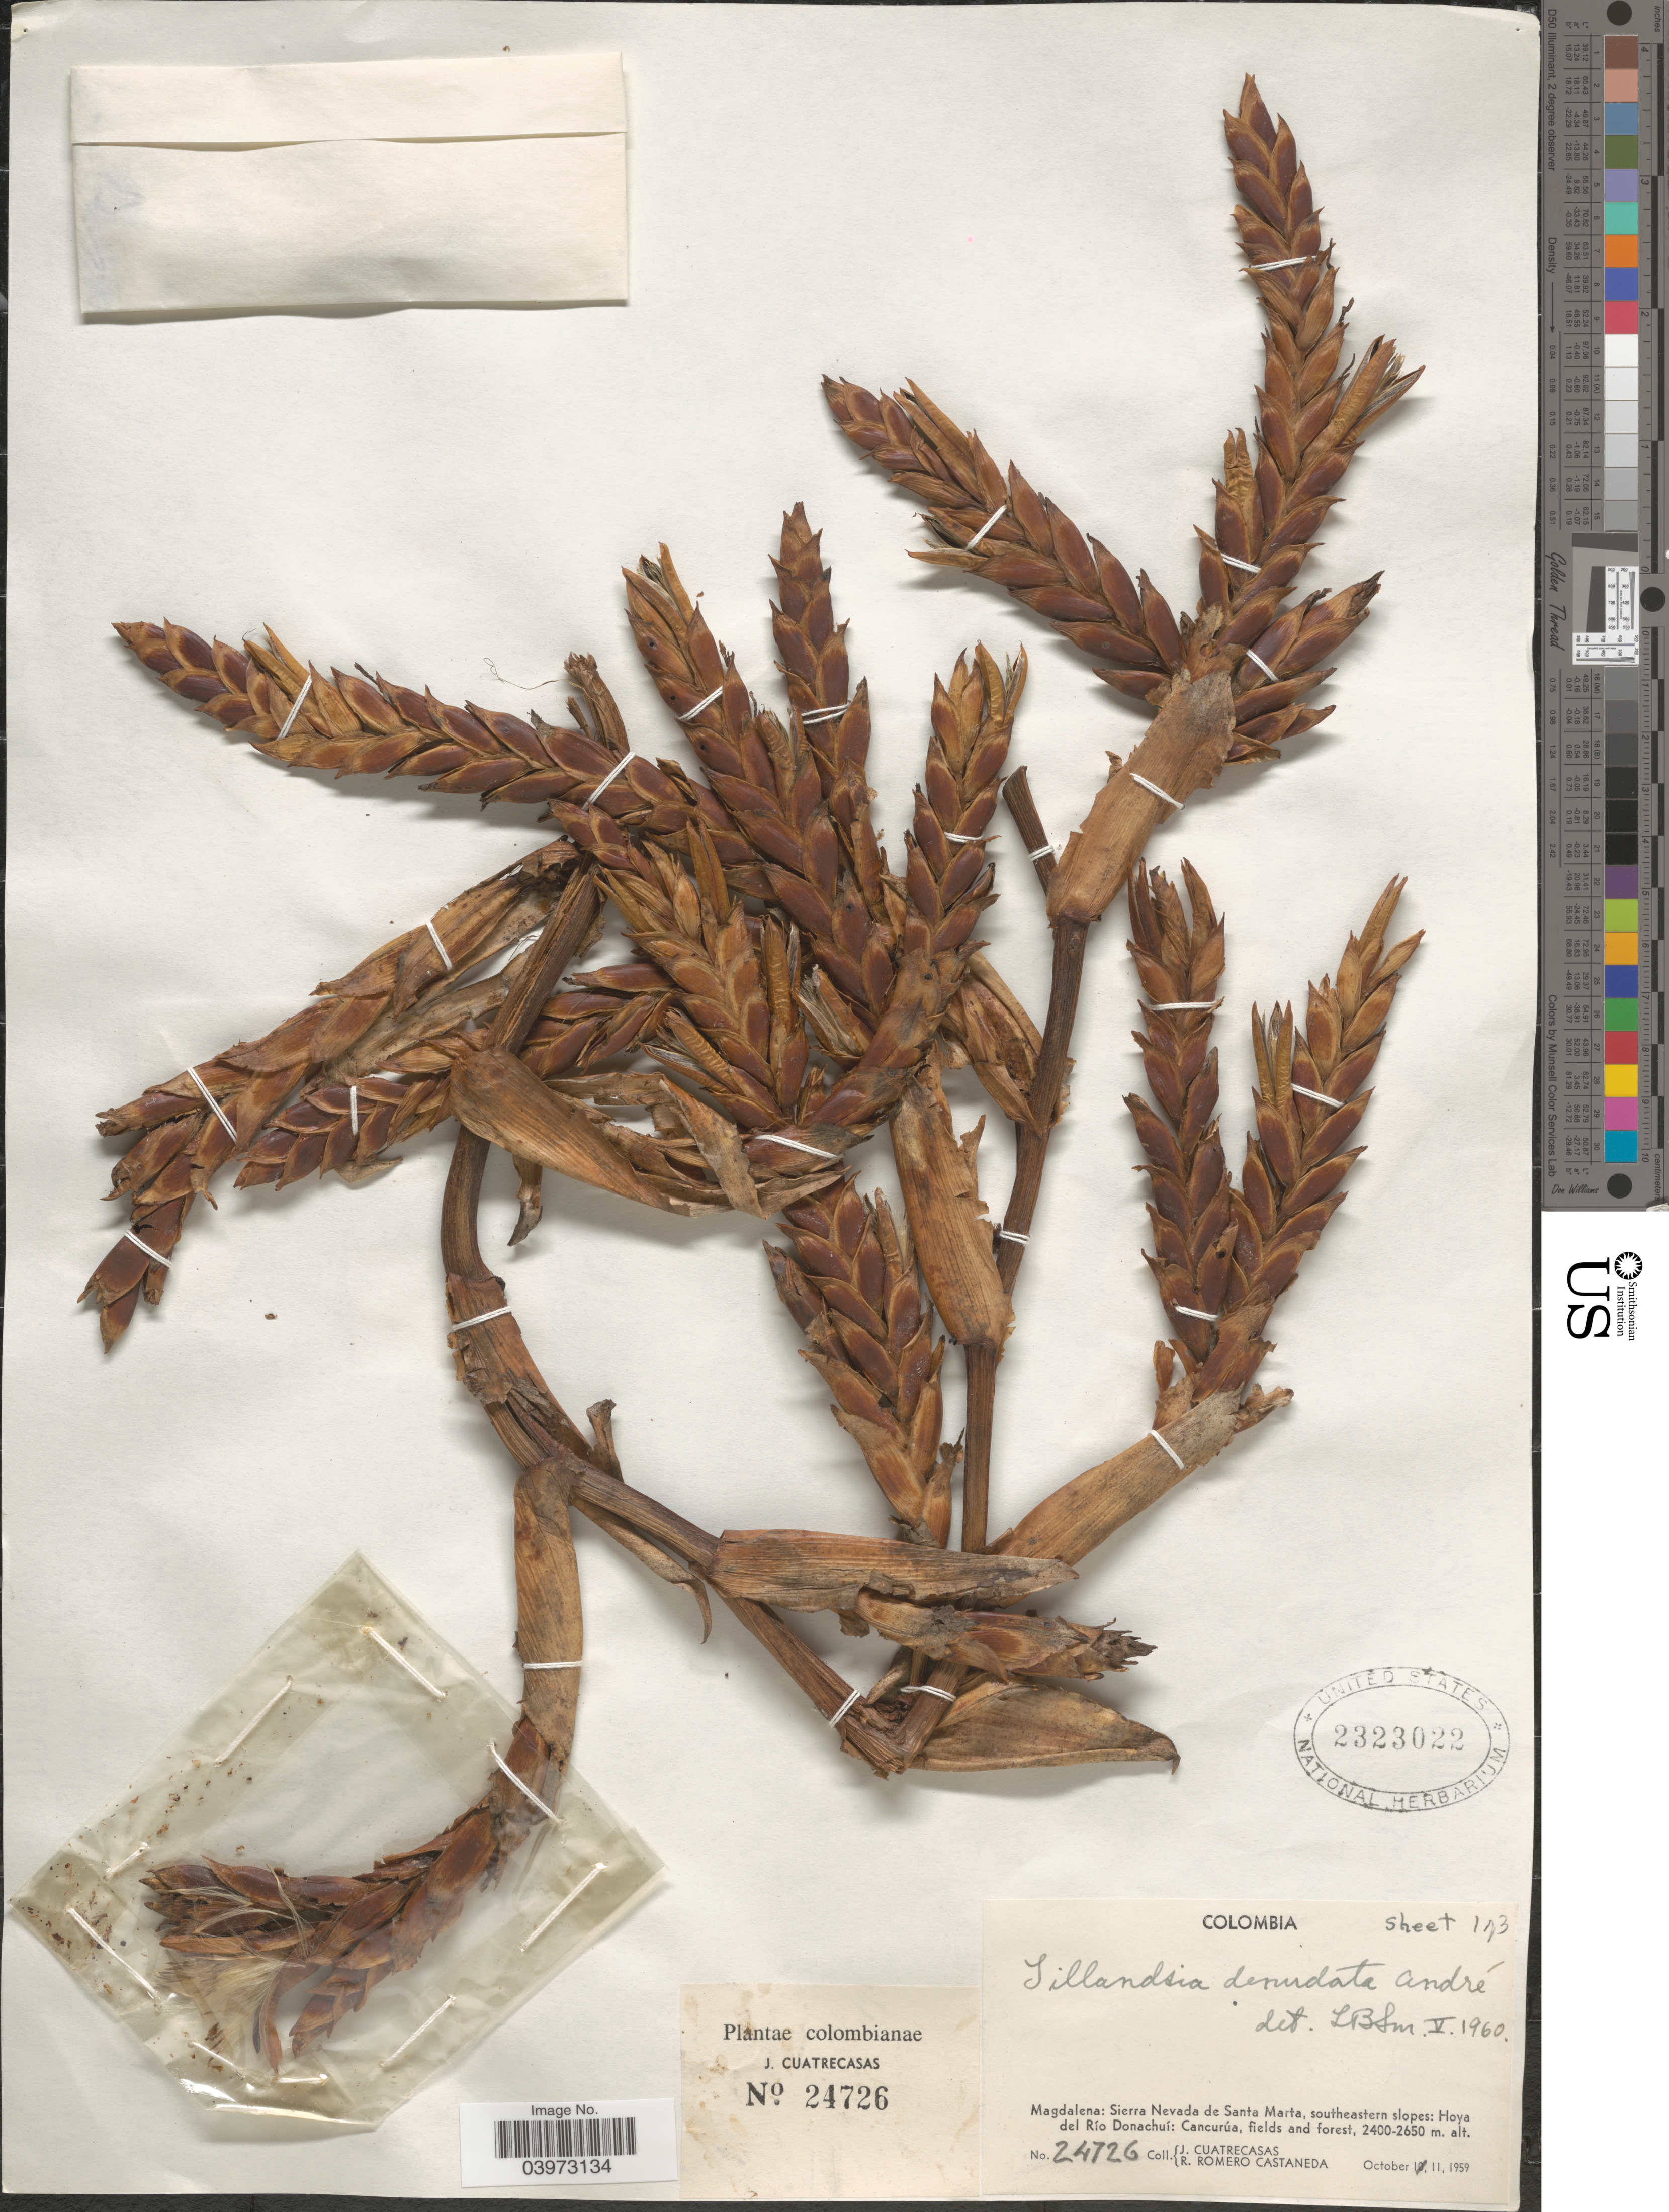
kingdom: Plantae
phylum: Tracheophyta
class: Liliopsida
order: Poales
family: Bromeliaceae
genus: Tillandsia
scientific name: Tillandsia denudata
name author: André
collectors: J. Cuatrecasas & R. Romero Castañeda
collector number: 24726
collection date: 1959-10-11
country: Colombia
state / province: Magdalena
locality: Colombianae. Sierra Nevada de Santa Marta, southeastern slopes: Hoya del Río Donachuí: Cancurúa, fields and forest.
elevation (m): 2400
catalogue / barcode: US 2323022